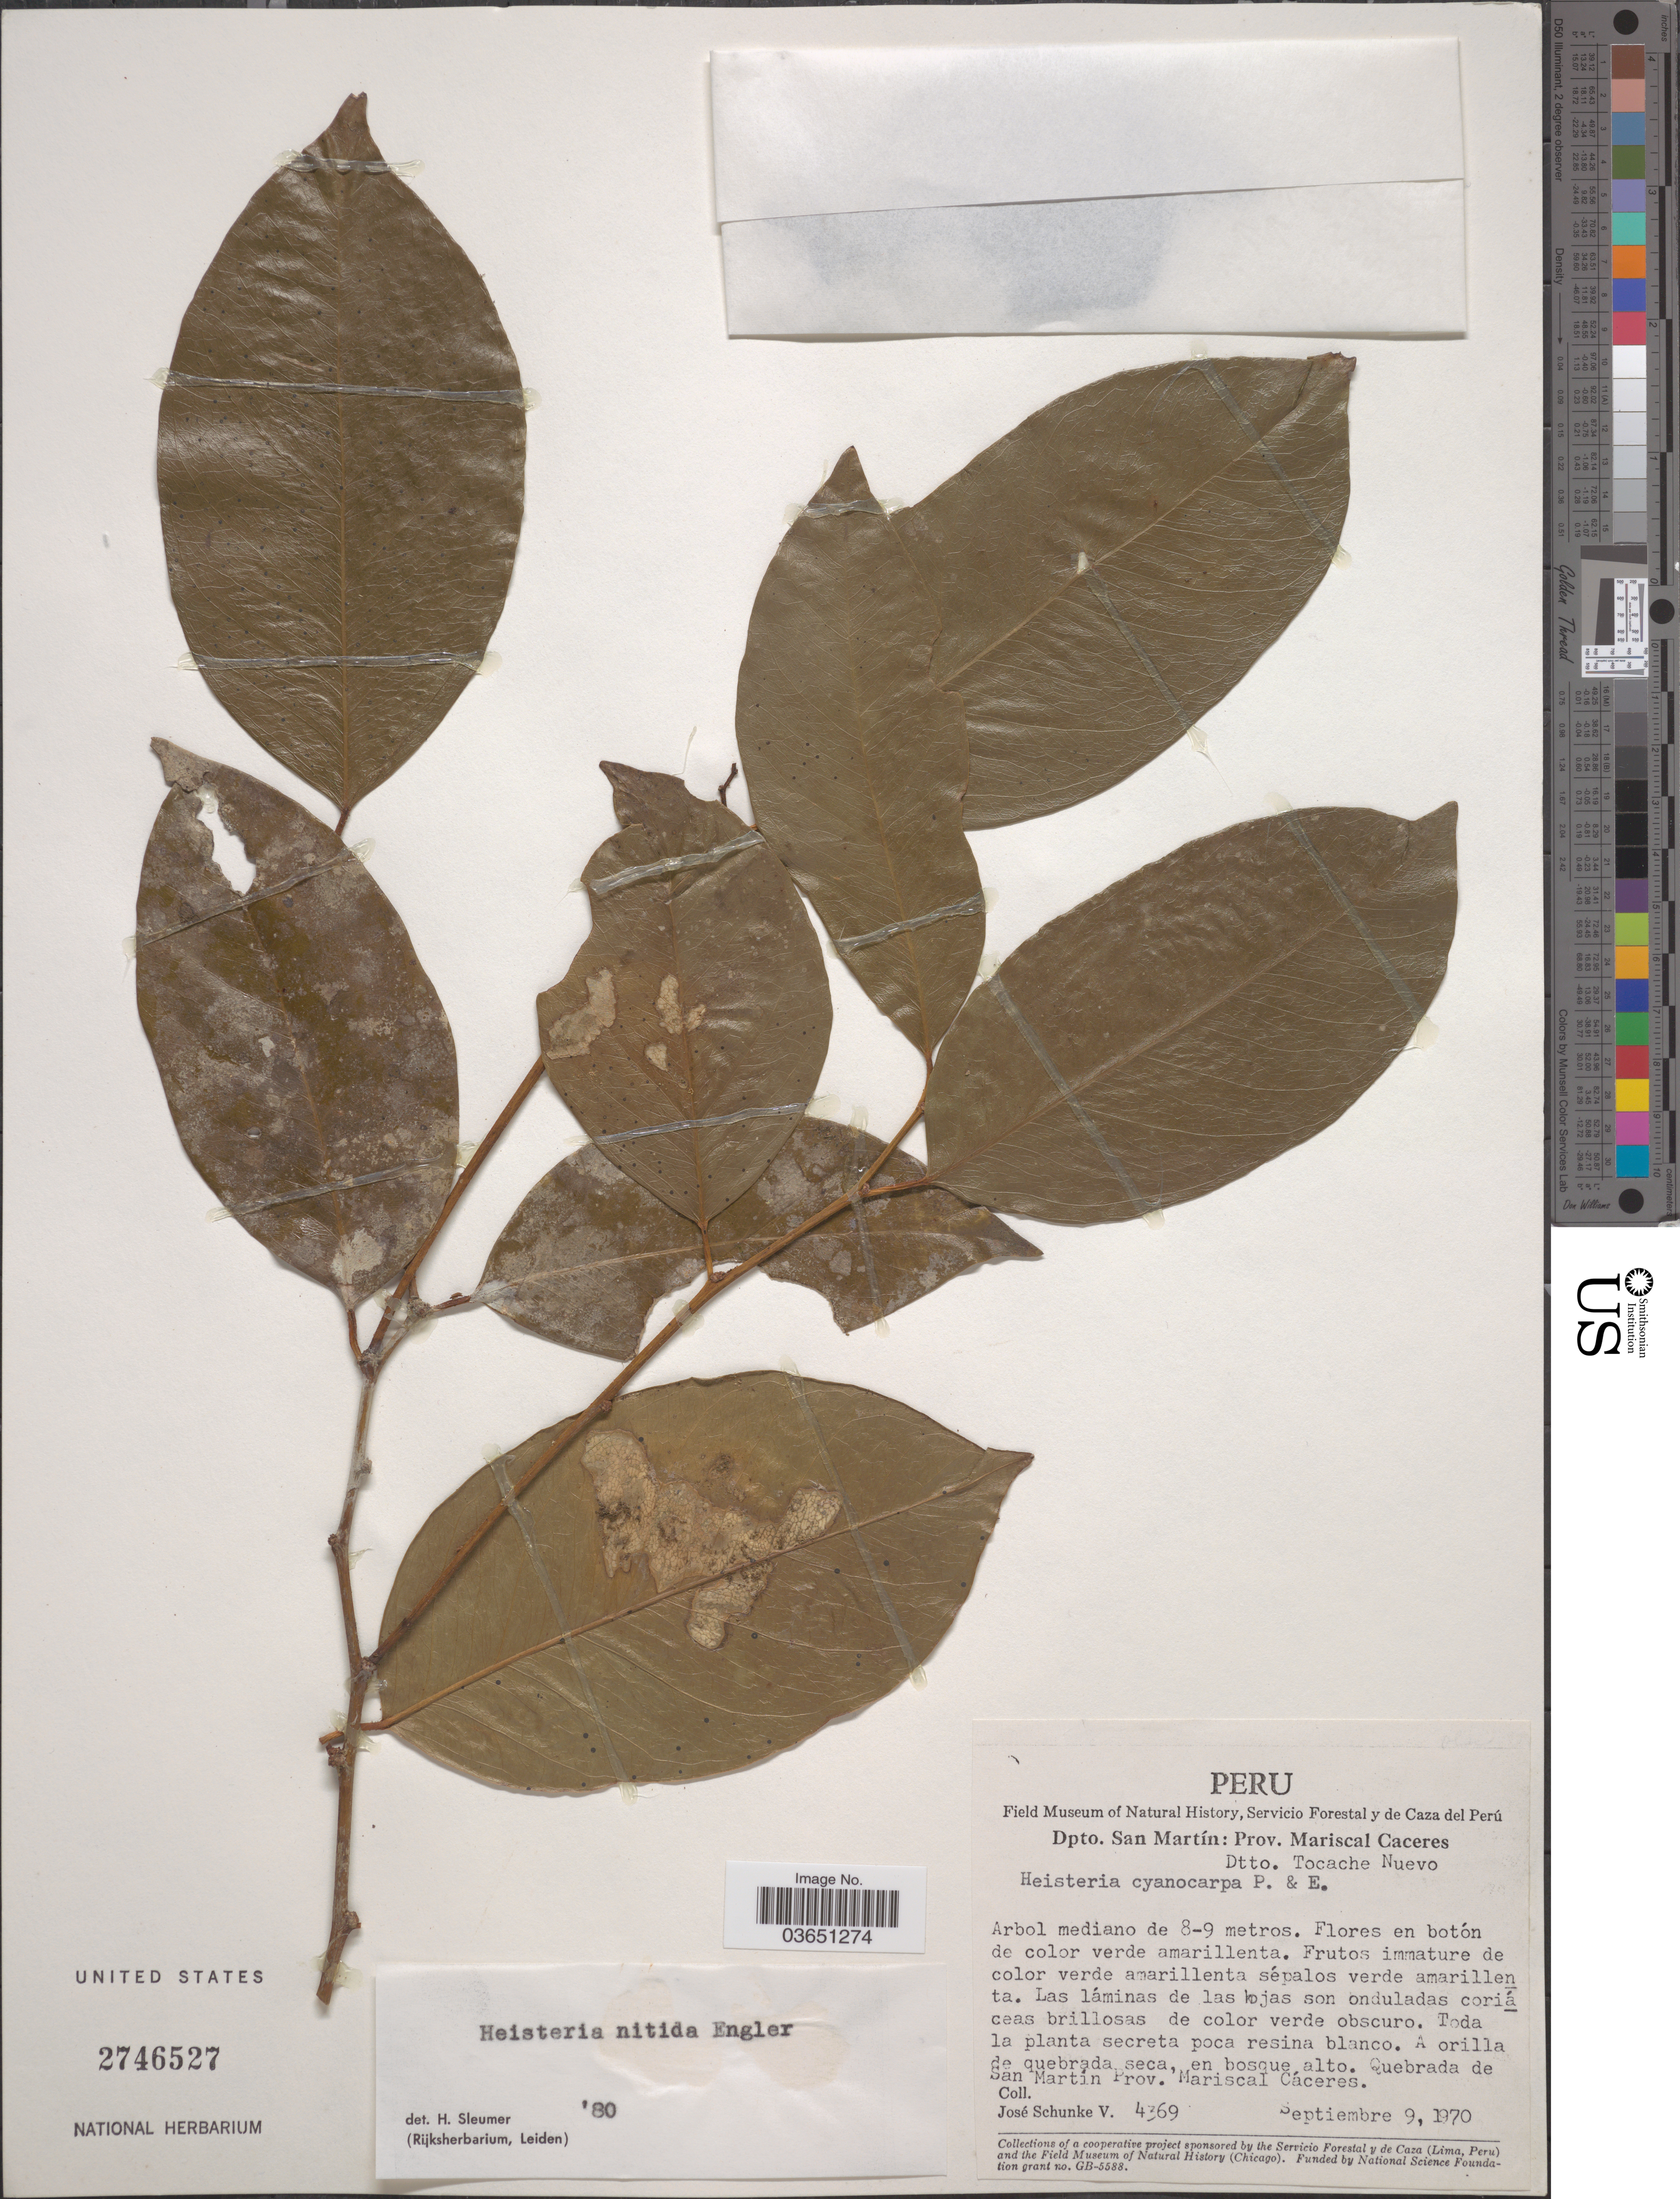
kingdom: Plantae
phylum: Tracheophyta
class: Magnoliopsida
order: Santalales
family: Erythropalaceae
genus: Heisteria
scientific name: Heisteria nitida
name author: Engl.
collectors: J. Schunke Vigo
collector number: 4369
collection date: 1970-09-09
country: Peru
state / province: San Martín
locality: Dpto. San Martín: Prov. Mariscal Caceres. Dtto. Tocache Nuevo. Quebrada de San Martín Prov. Mariscal Cáceres.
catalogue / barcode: US 2746527